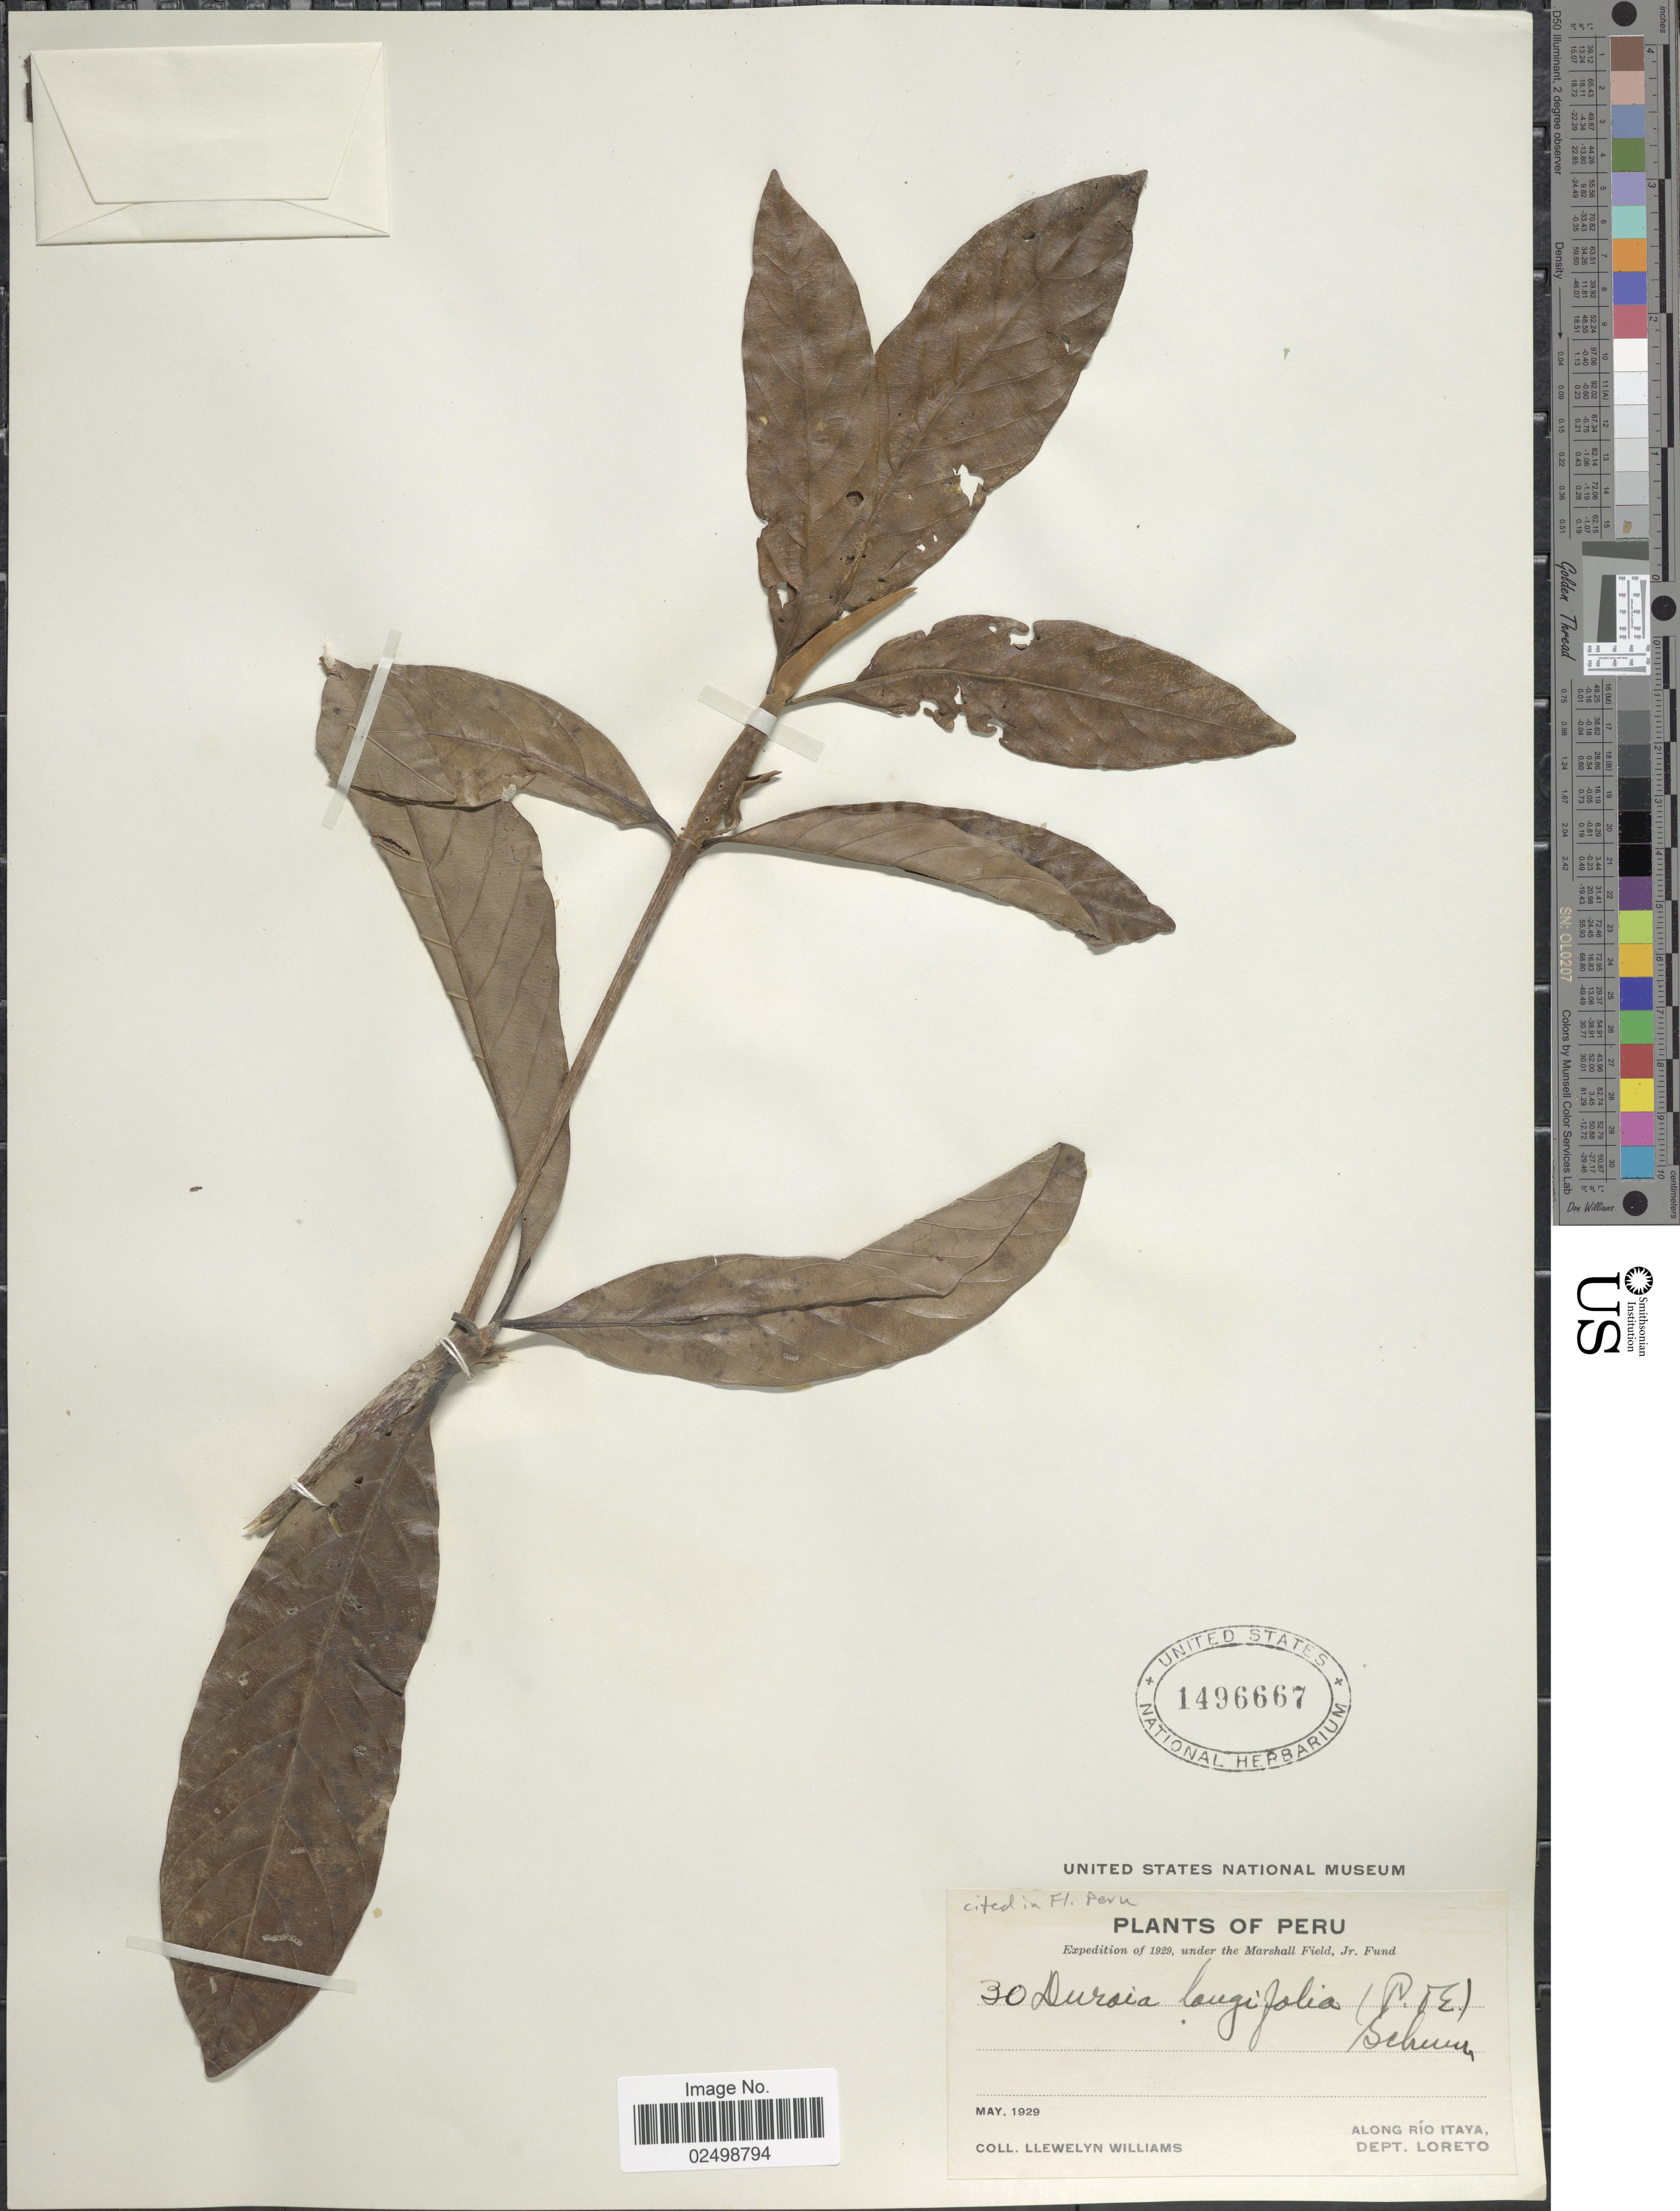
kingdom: Plantae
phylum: Tracheophyta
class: Magnoliopsida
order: Gentianales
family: Rubiaceae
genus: Duroia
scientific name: Duroia longifolia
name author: K. Schum.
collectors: Ll. Williams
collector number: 30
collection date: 1929-05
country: Peru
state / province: Loreto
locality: Along Río Itaya, Dept. Loreto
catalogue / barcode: US 1496667